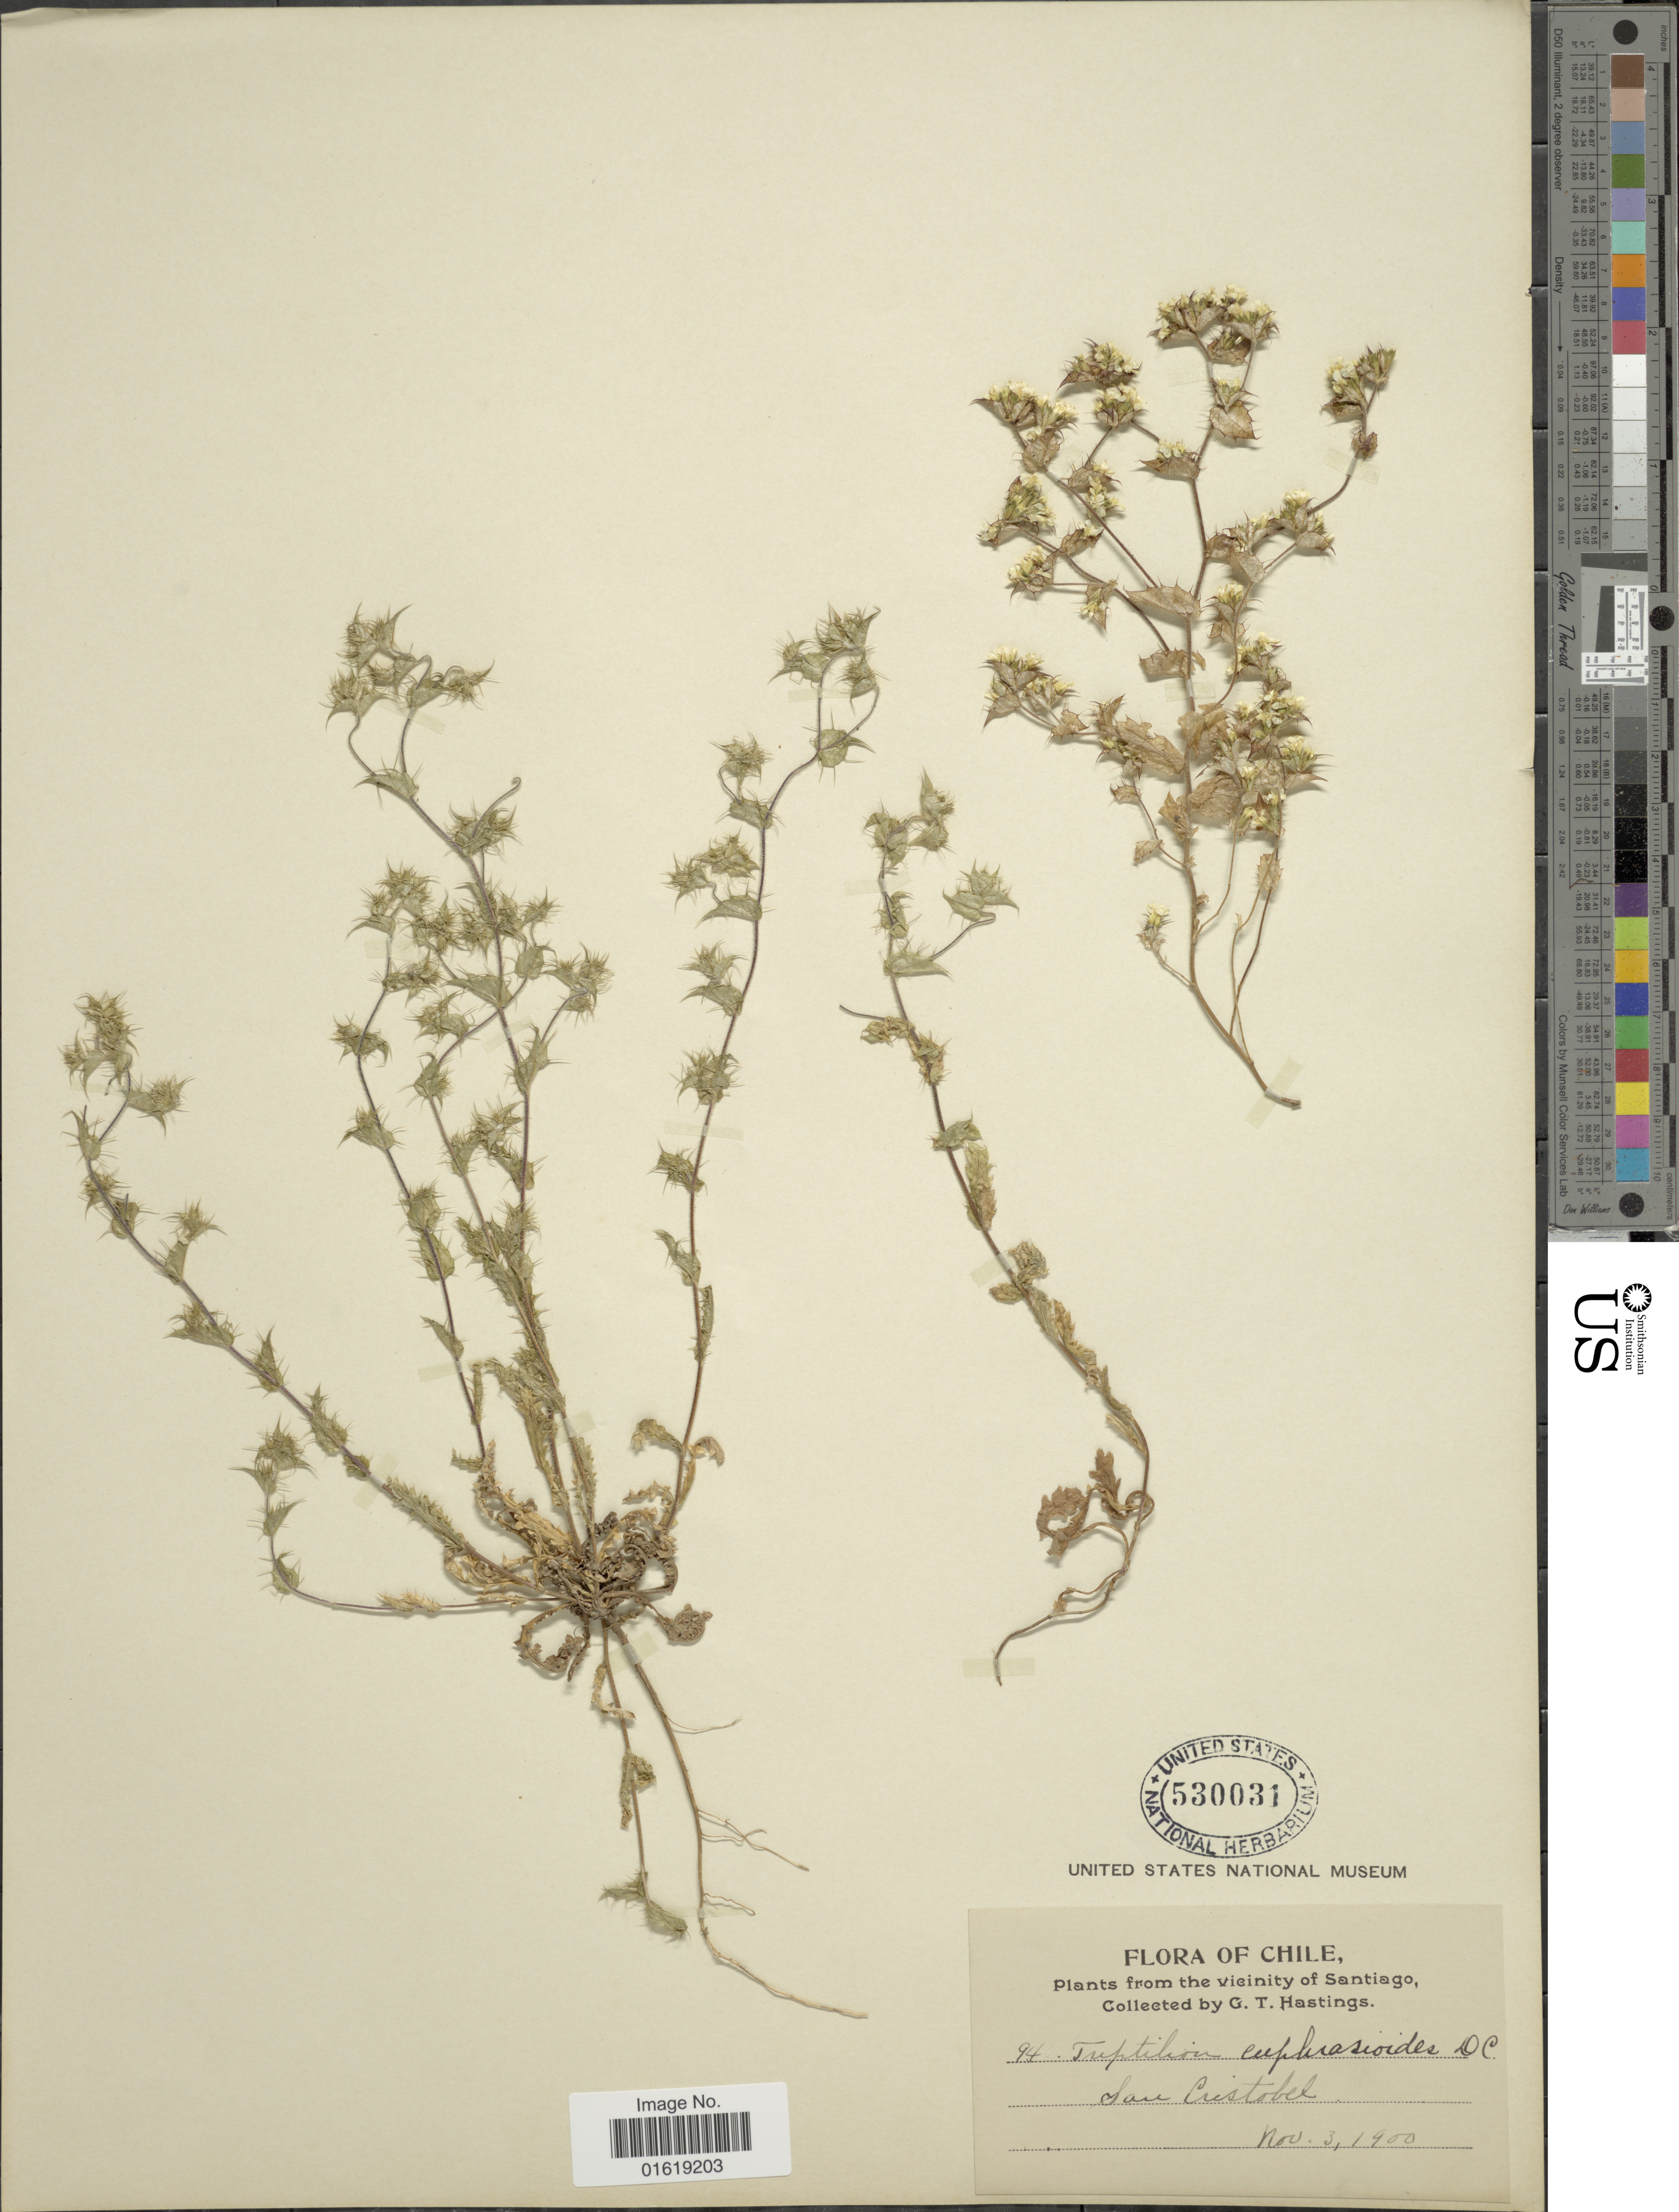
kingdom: Plantae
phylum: Tracheophyta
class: Magnoliopsida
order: Asterales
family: Asteraceae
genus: Triptilion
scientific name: Triptilion cordifolium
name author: Lag. ex Lindl.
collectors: G. Hastings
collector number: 94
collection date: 1900-11-03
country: Chile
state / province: Región Metropolitana (RM)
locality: Vicinity of Santiago. San Cristobal.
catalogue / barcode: US 530031